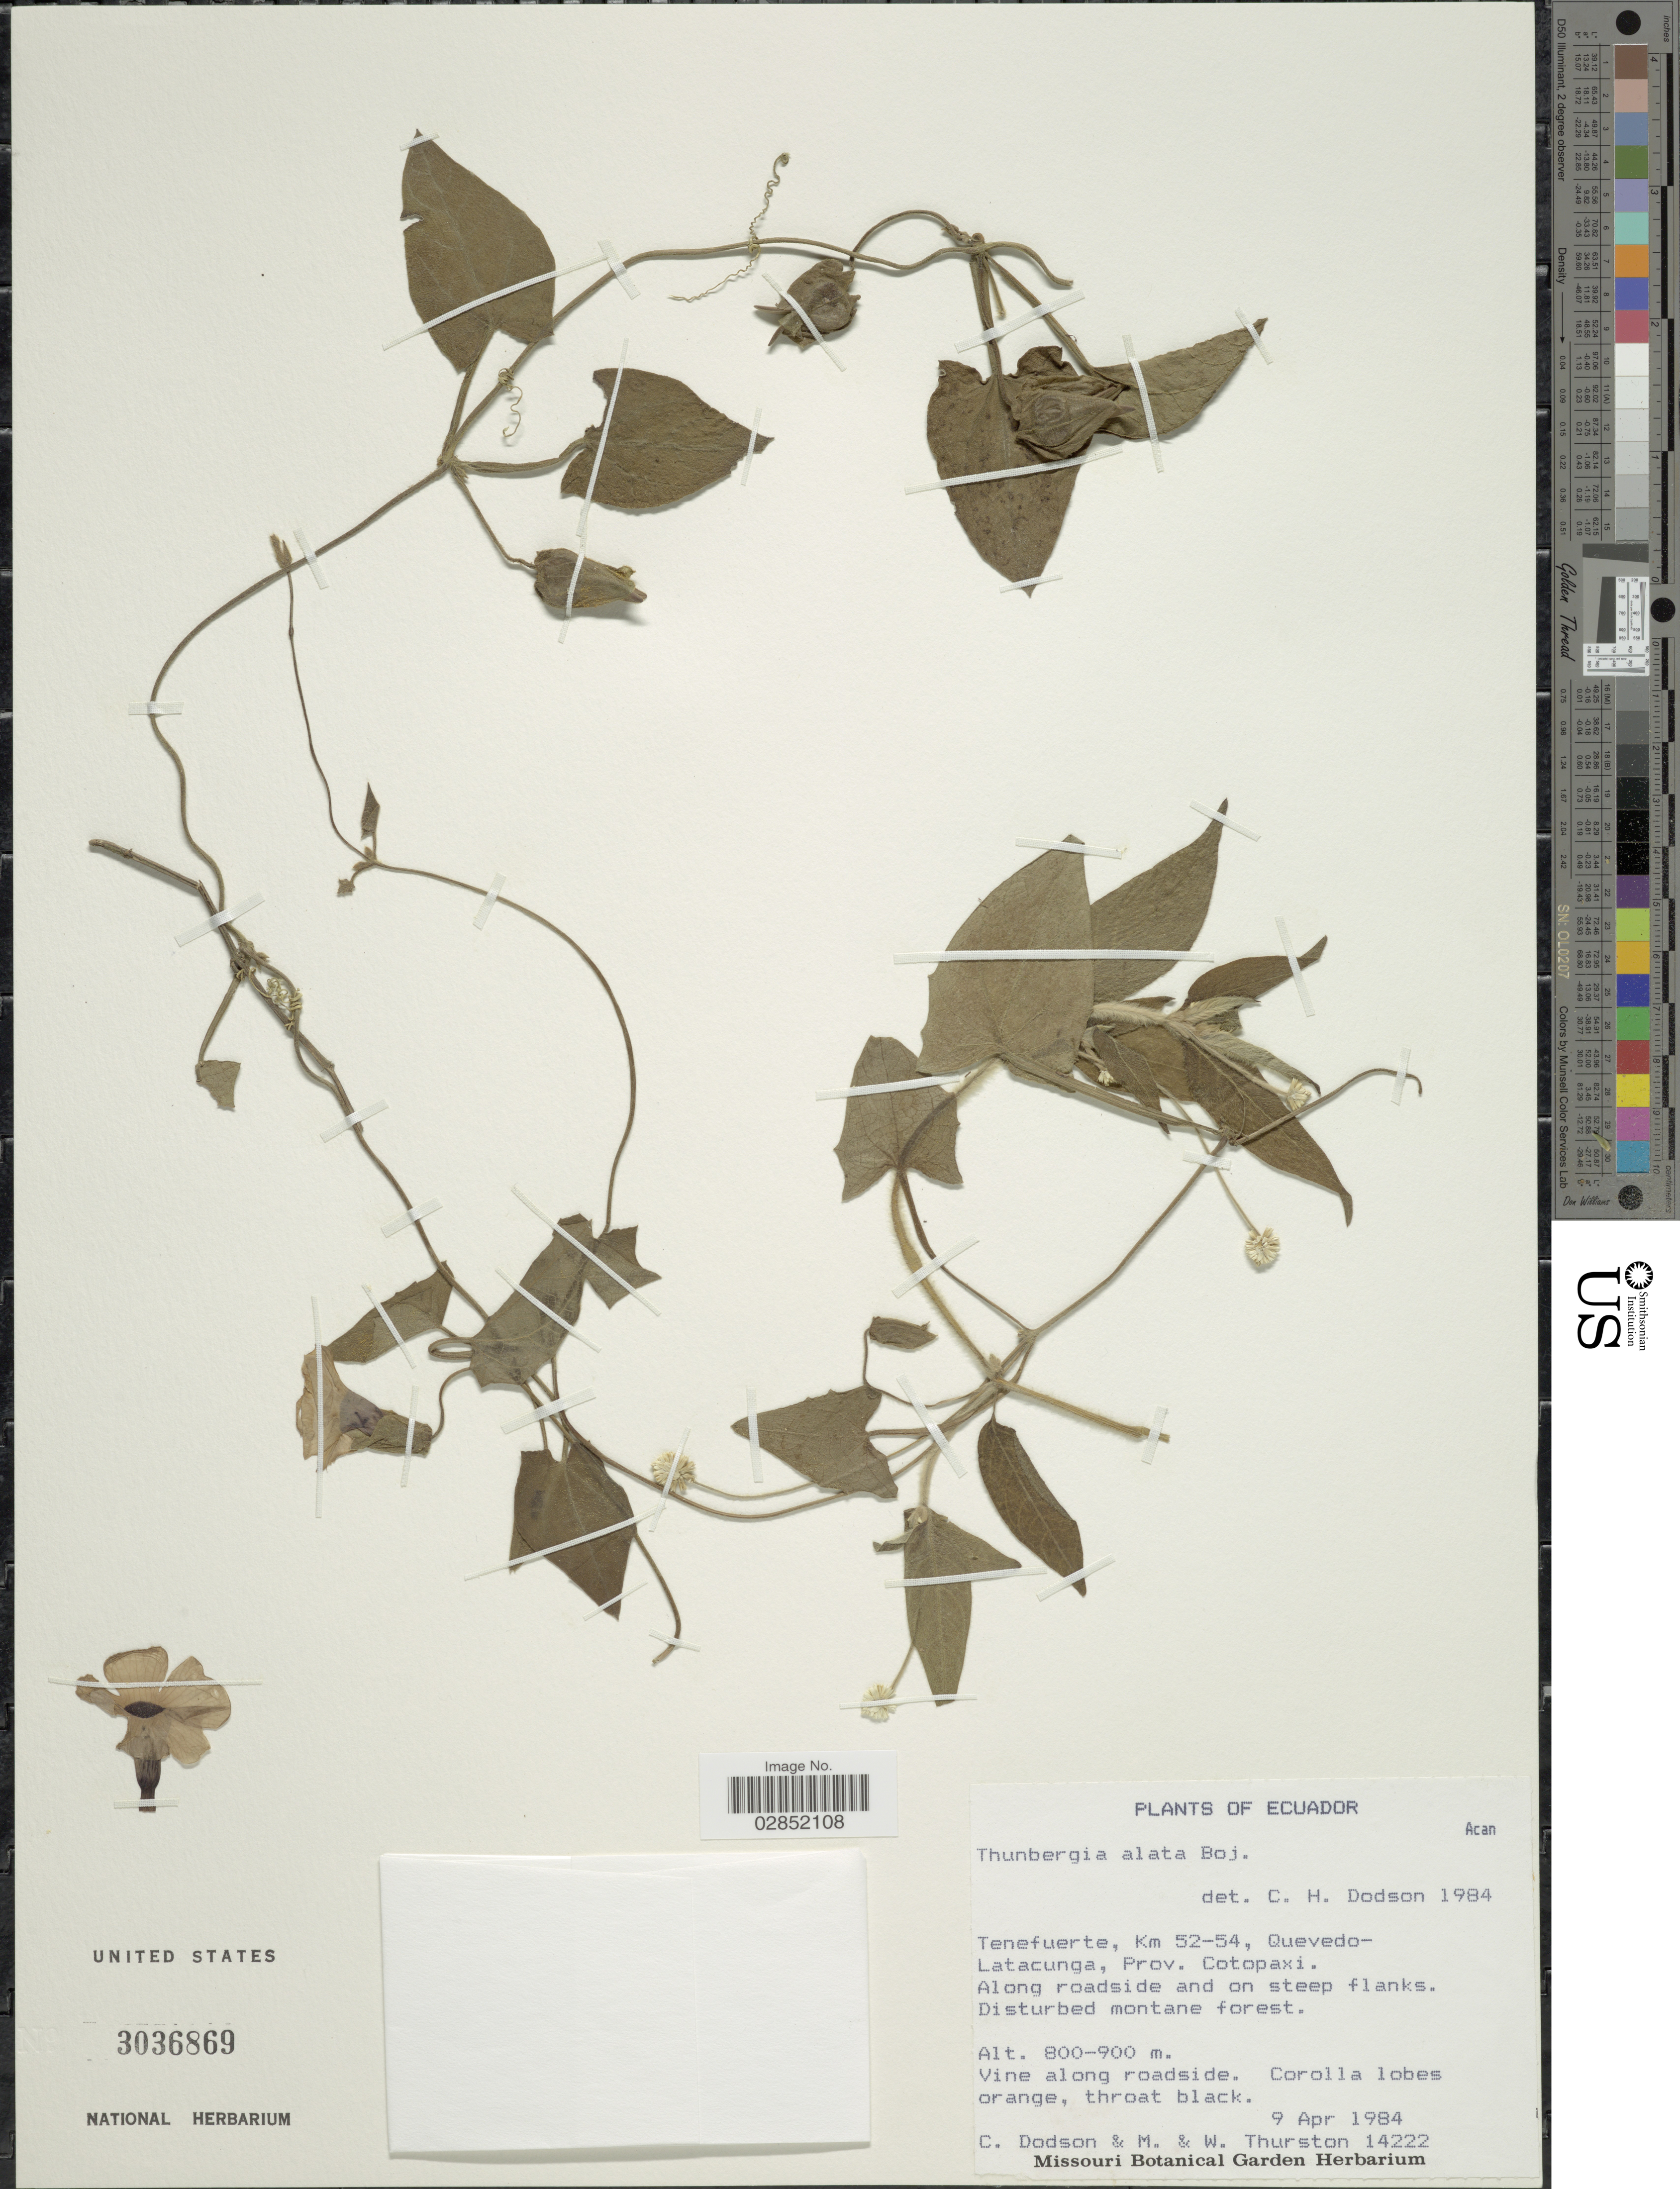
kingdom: Plantae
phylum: Tracheophyta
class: Magnoliopsida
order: Lamiales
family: Acanthaceae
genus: Thunbergia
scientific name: Thunbergia alata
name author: Bojer ex Sims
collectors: C. Dodson, M. Thurston & W. Thurston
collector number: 14222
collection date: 1984-04-09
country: Ecuador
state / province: Cotopaxi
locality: Tenefuerte, Km 52-54, Quevedo-Latacunga.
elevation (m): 800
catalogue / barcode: US 3036869